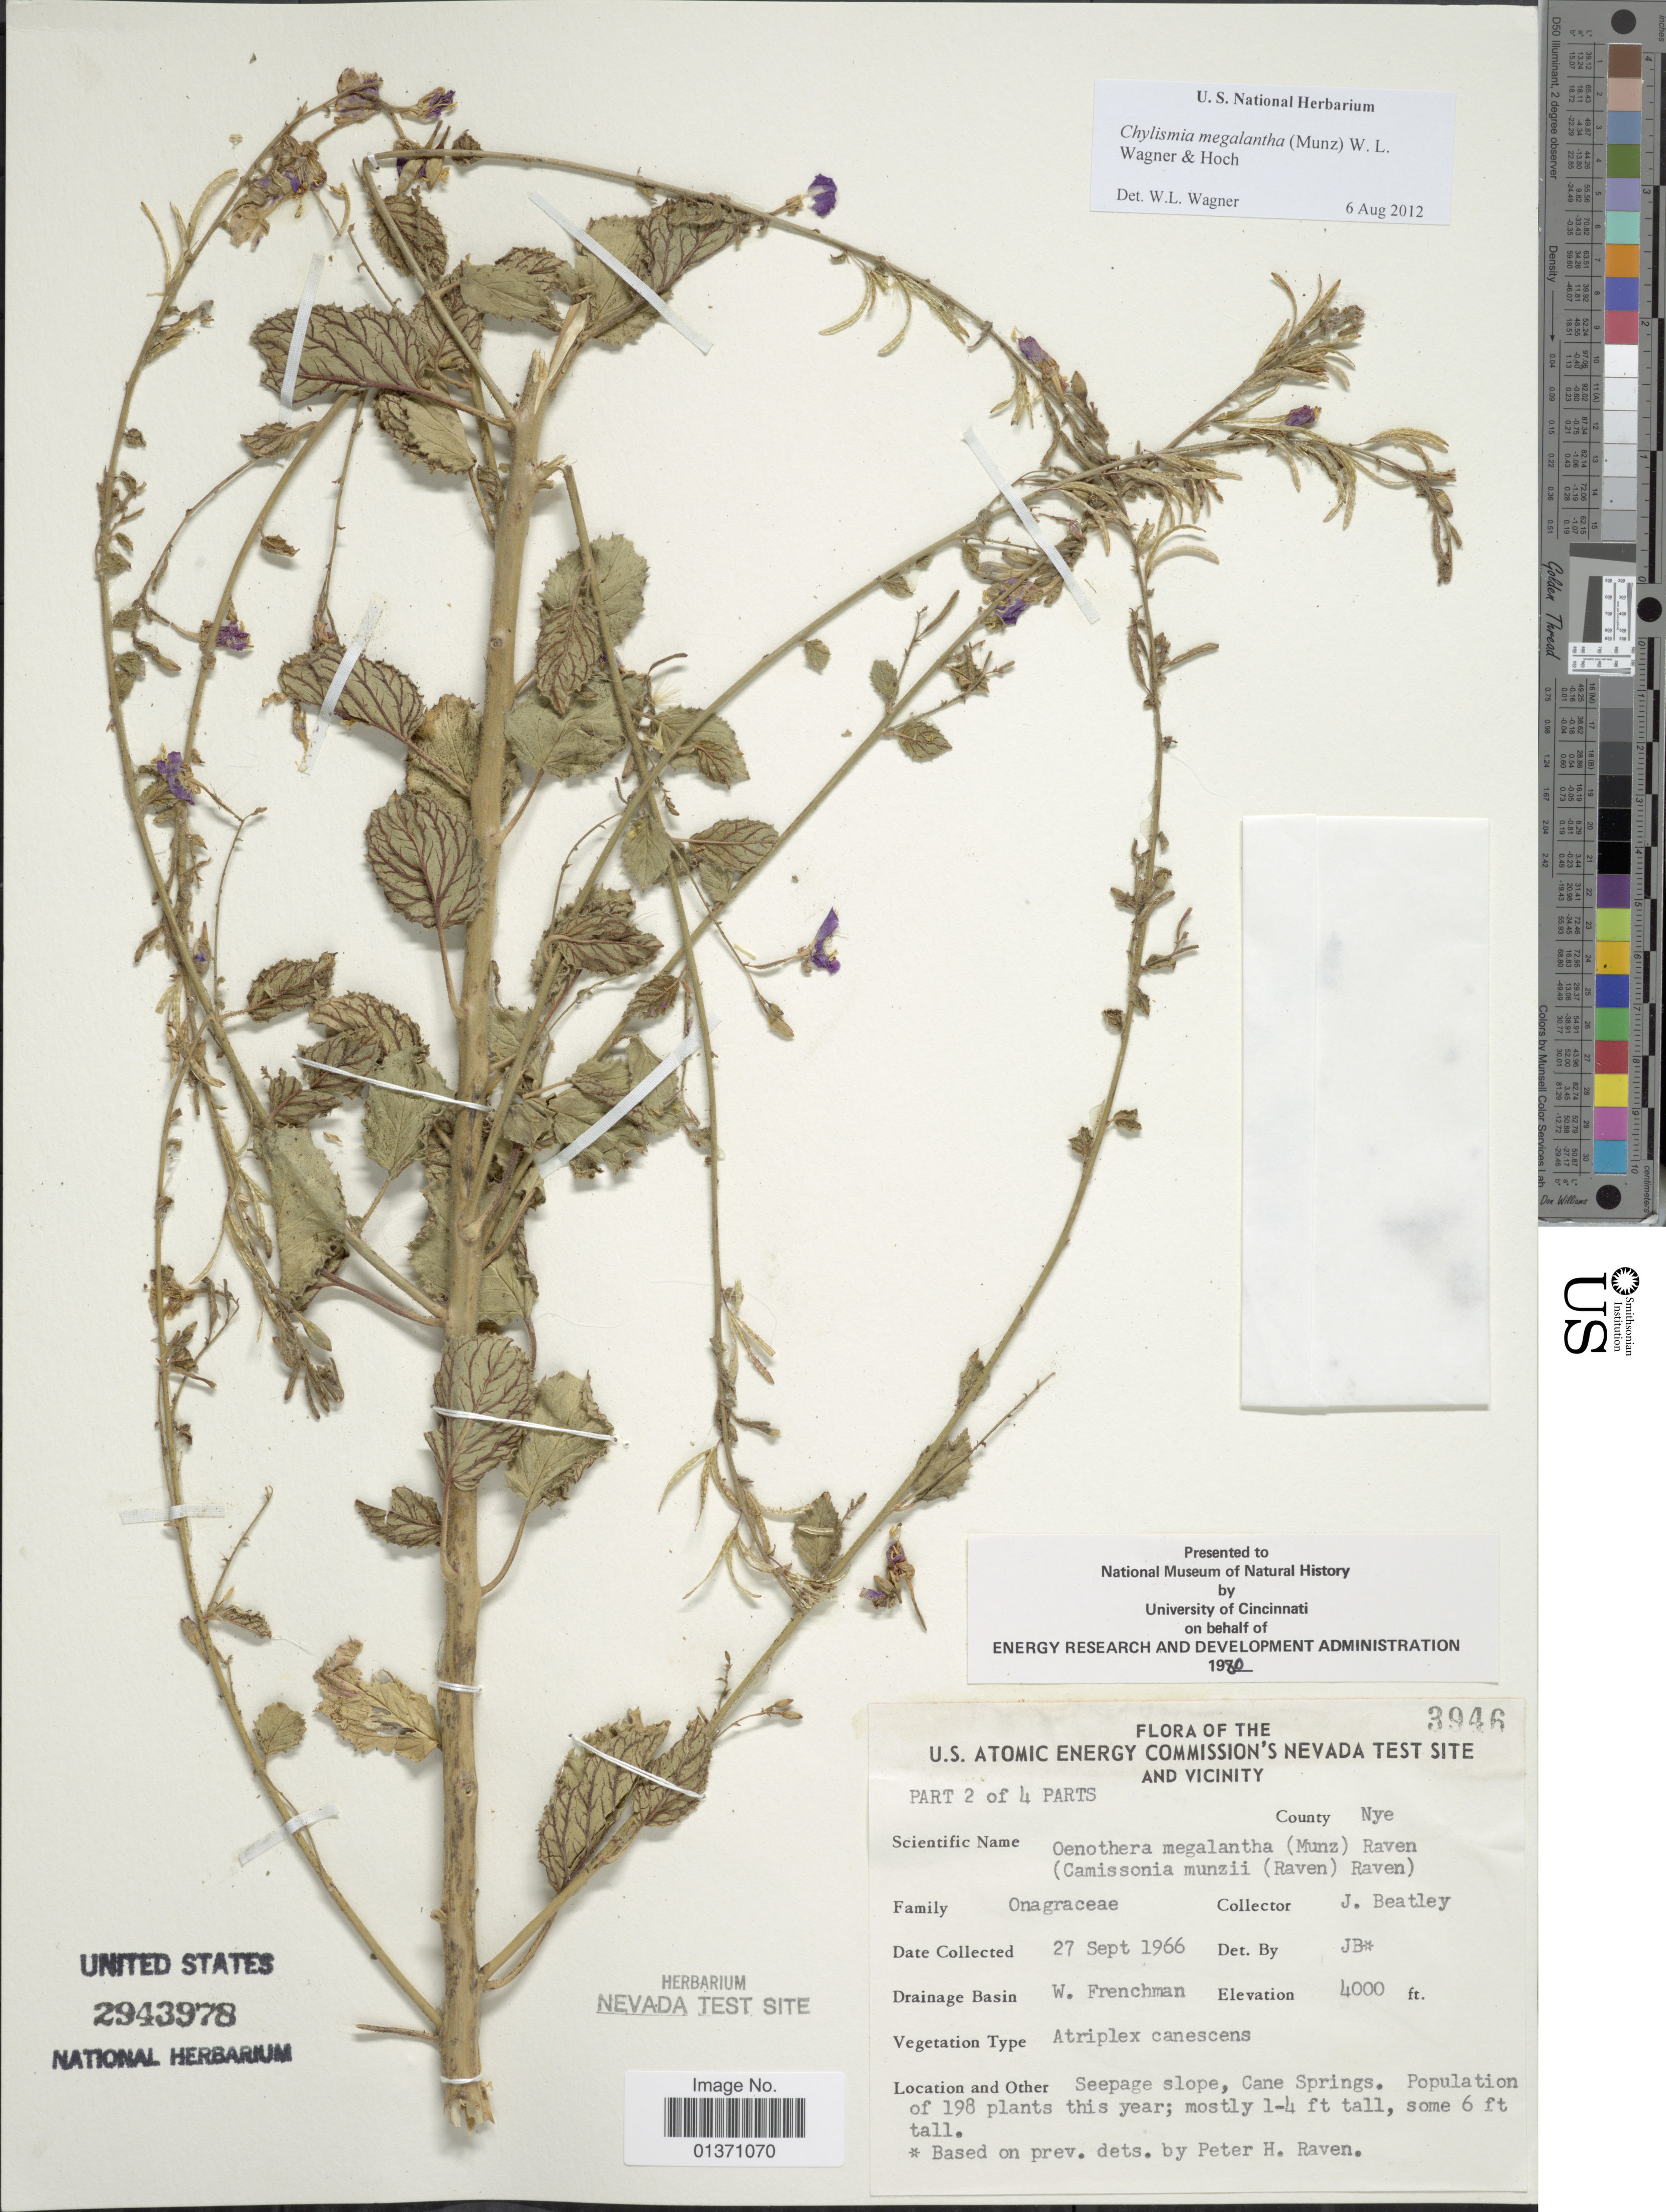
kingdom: Plantae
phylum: Tracheophyta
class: Magnoliopsida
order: Myrtales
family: Onagraceae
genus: Chylismia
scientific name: Chylismia megalantha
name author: (Munz) W.L. Wagner & Hoch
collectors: J. C. Beatley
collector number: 3946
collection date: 1966-09-27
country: United States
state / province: Nevada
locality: U. S. Atomic Energy Commission's Nevada Test Site and Vicinity, W. Frenchman, Seepage slope, Cane Springs, County Nye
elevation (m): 1219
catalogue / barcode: US 2943978